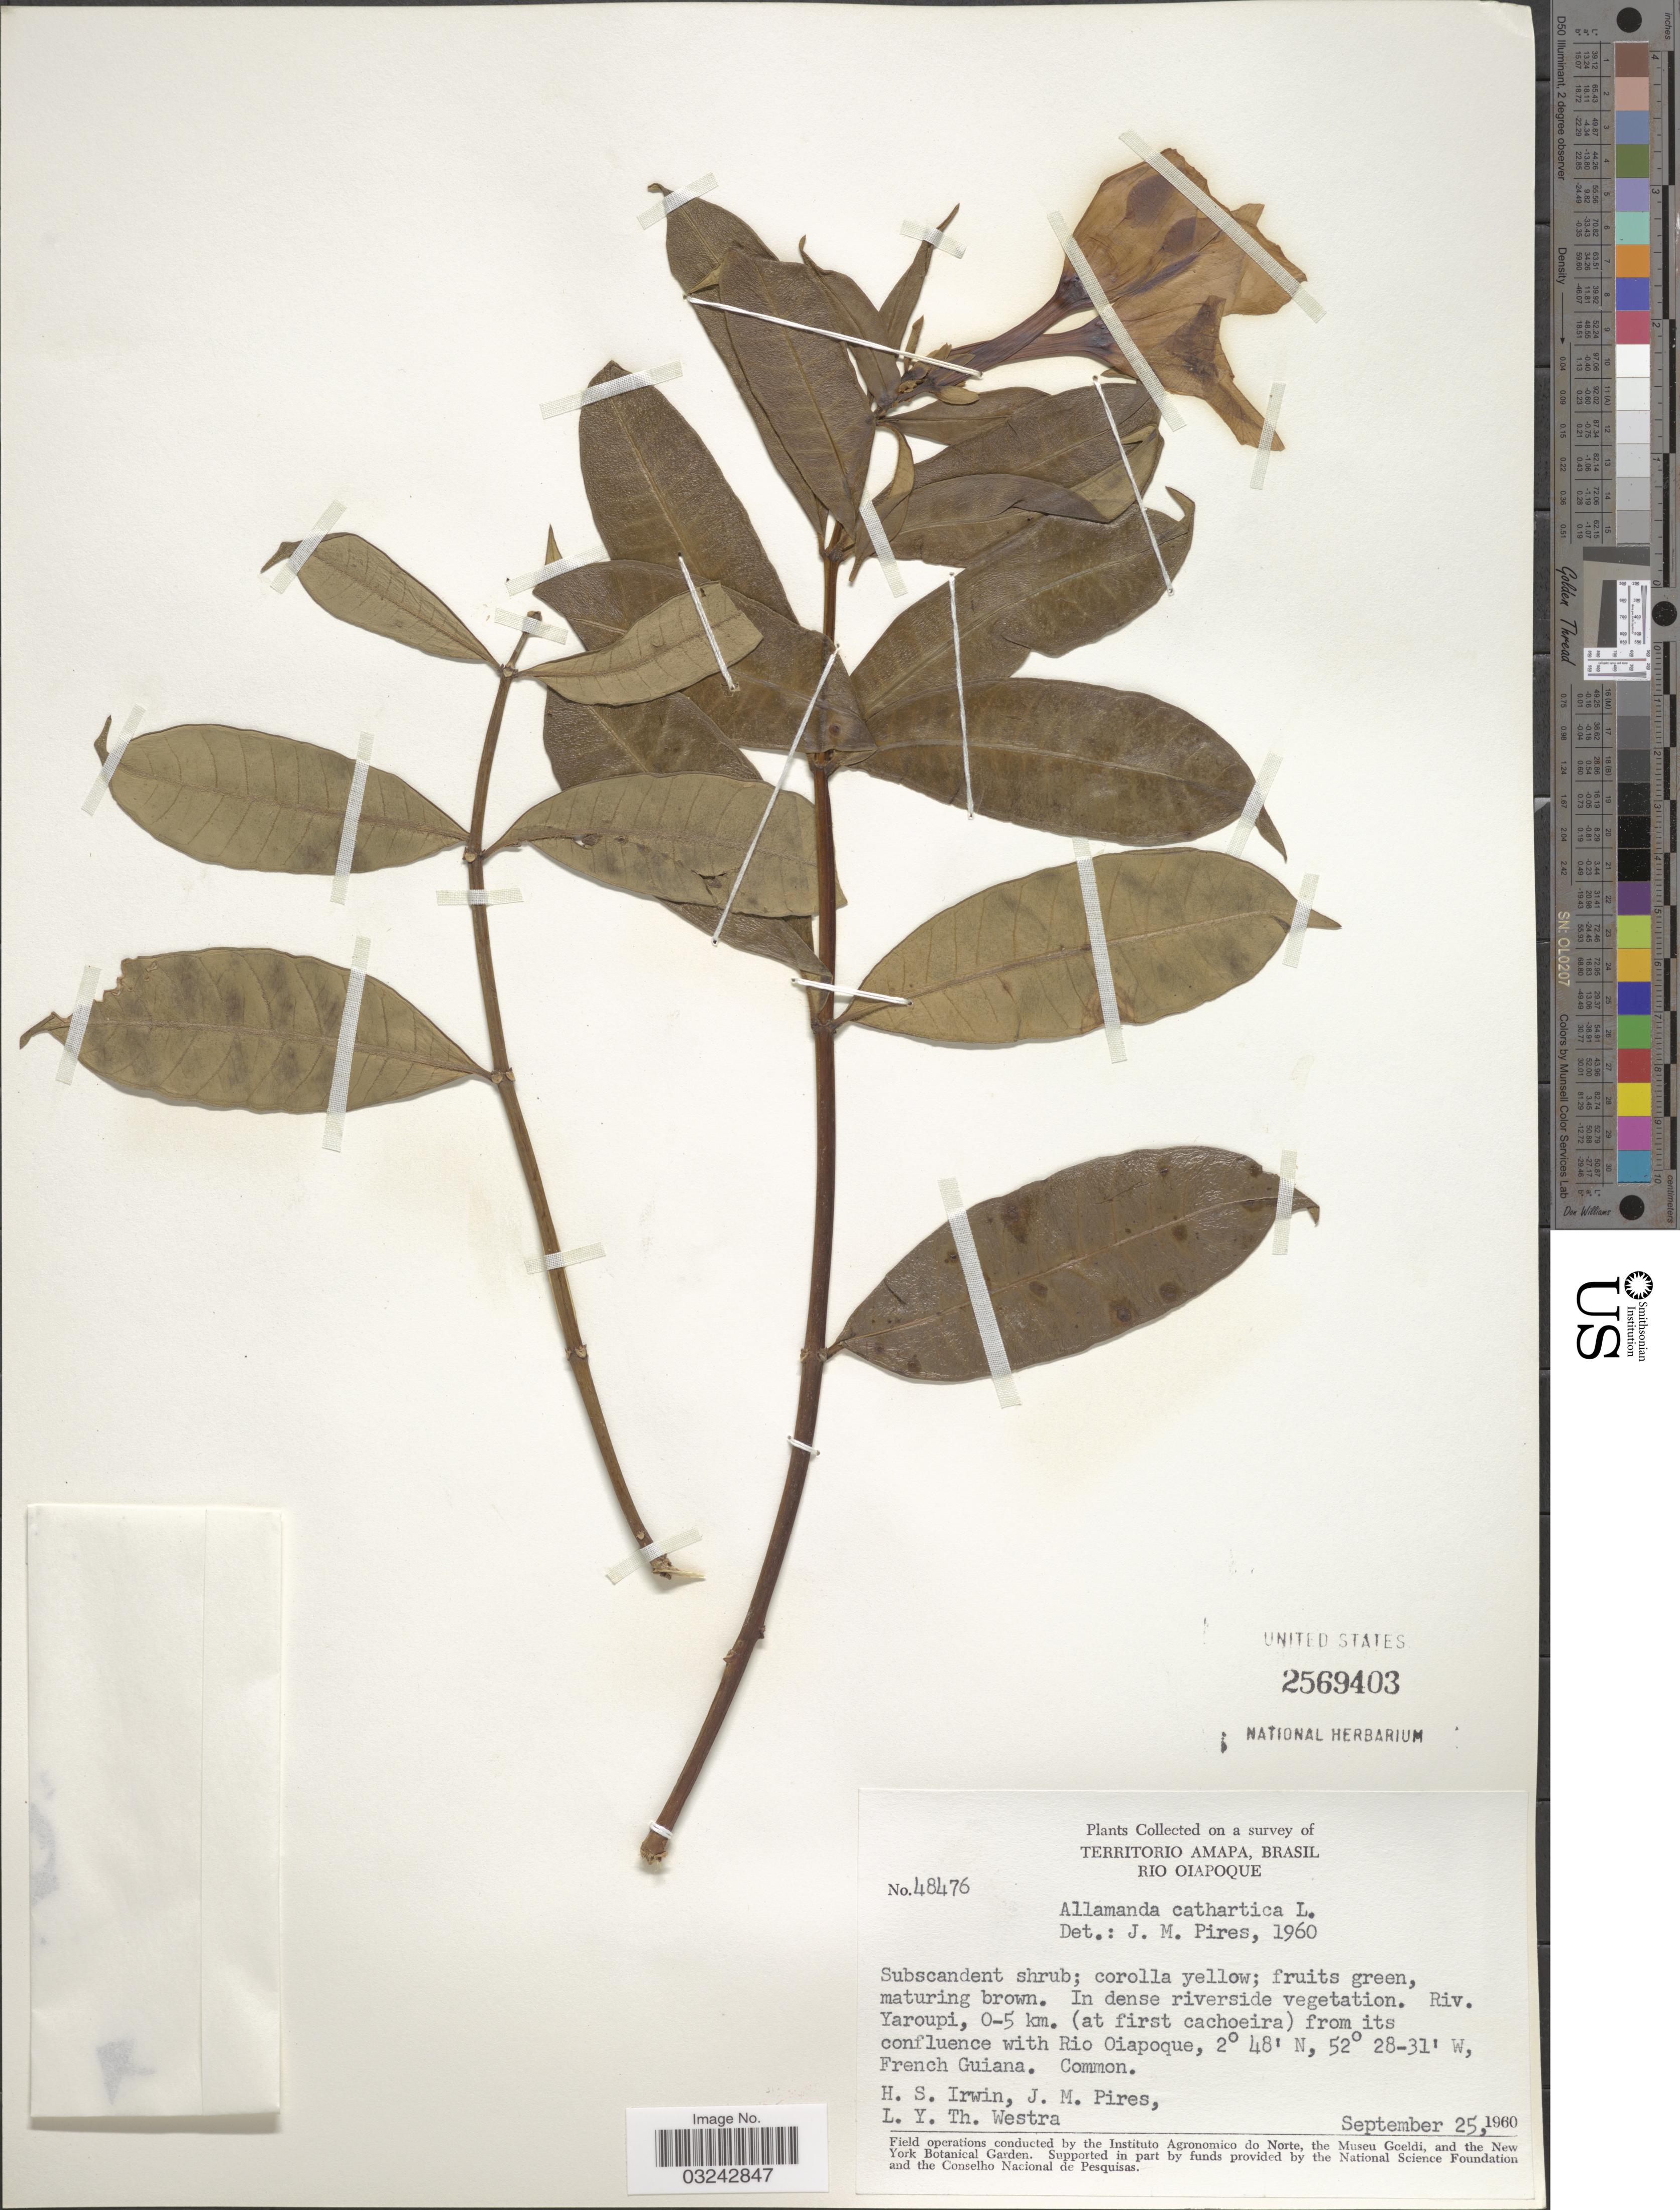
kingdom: Plantae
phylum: Tracheophyta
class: Magnoliopsida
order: Gentianales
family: Apocynaceae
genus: Allamanda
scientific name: Allamanda cathartica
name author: L.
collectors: H. Irwin, J. M. Pires & L. Y. T. Westra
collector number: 48476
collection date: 1960-09-25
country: French Guiana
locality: Riv. Yaroupi, 0-5 km. (at first cachoeira) from its confluence with Rio Oiapoque. French Guiana.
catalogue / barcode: US 2569403